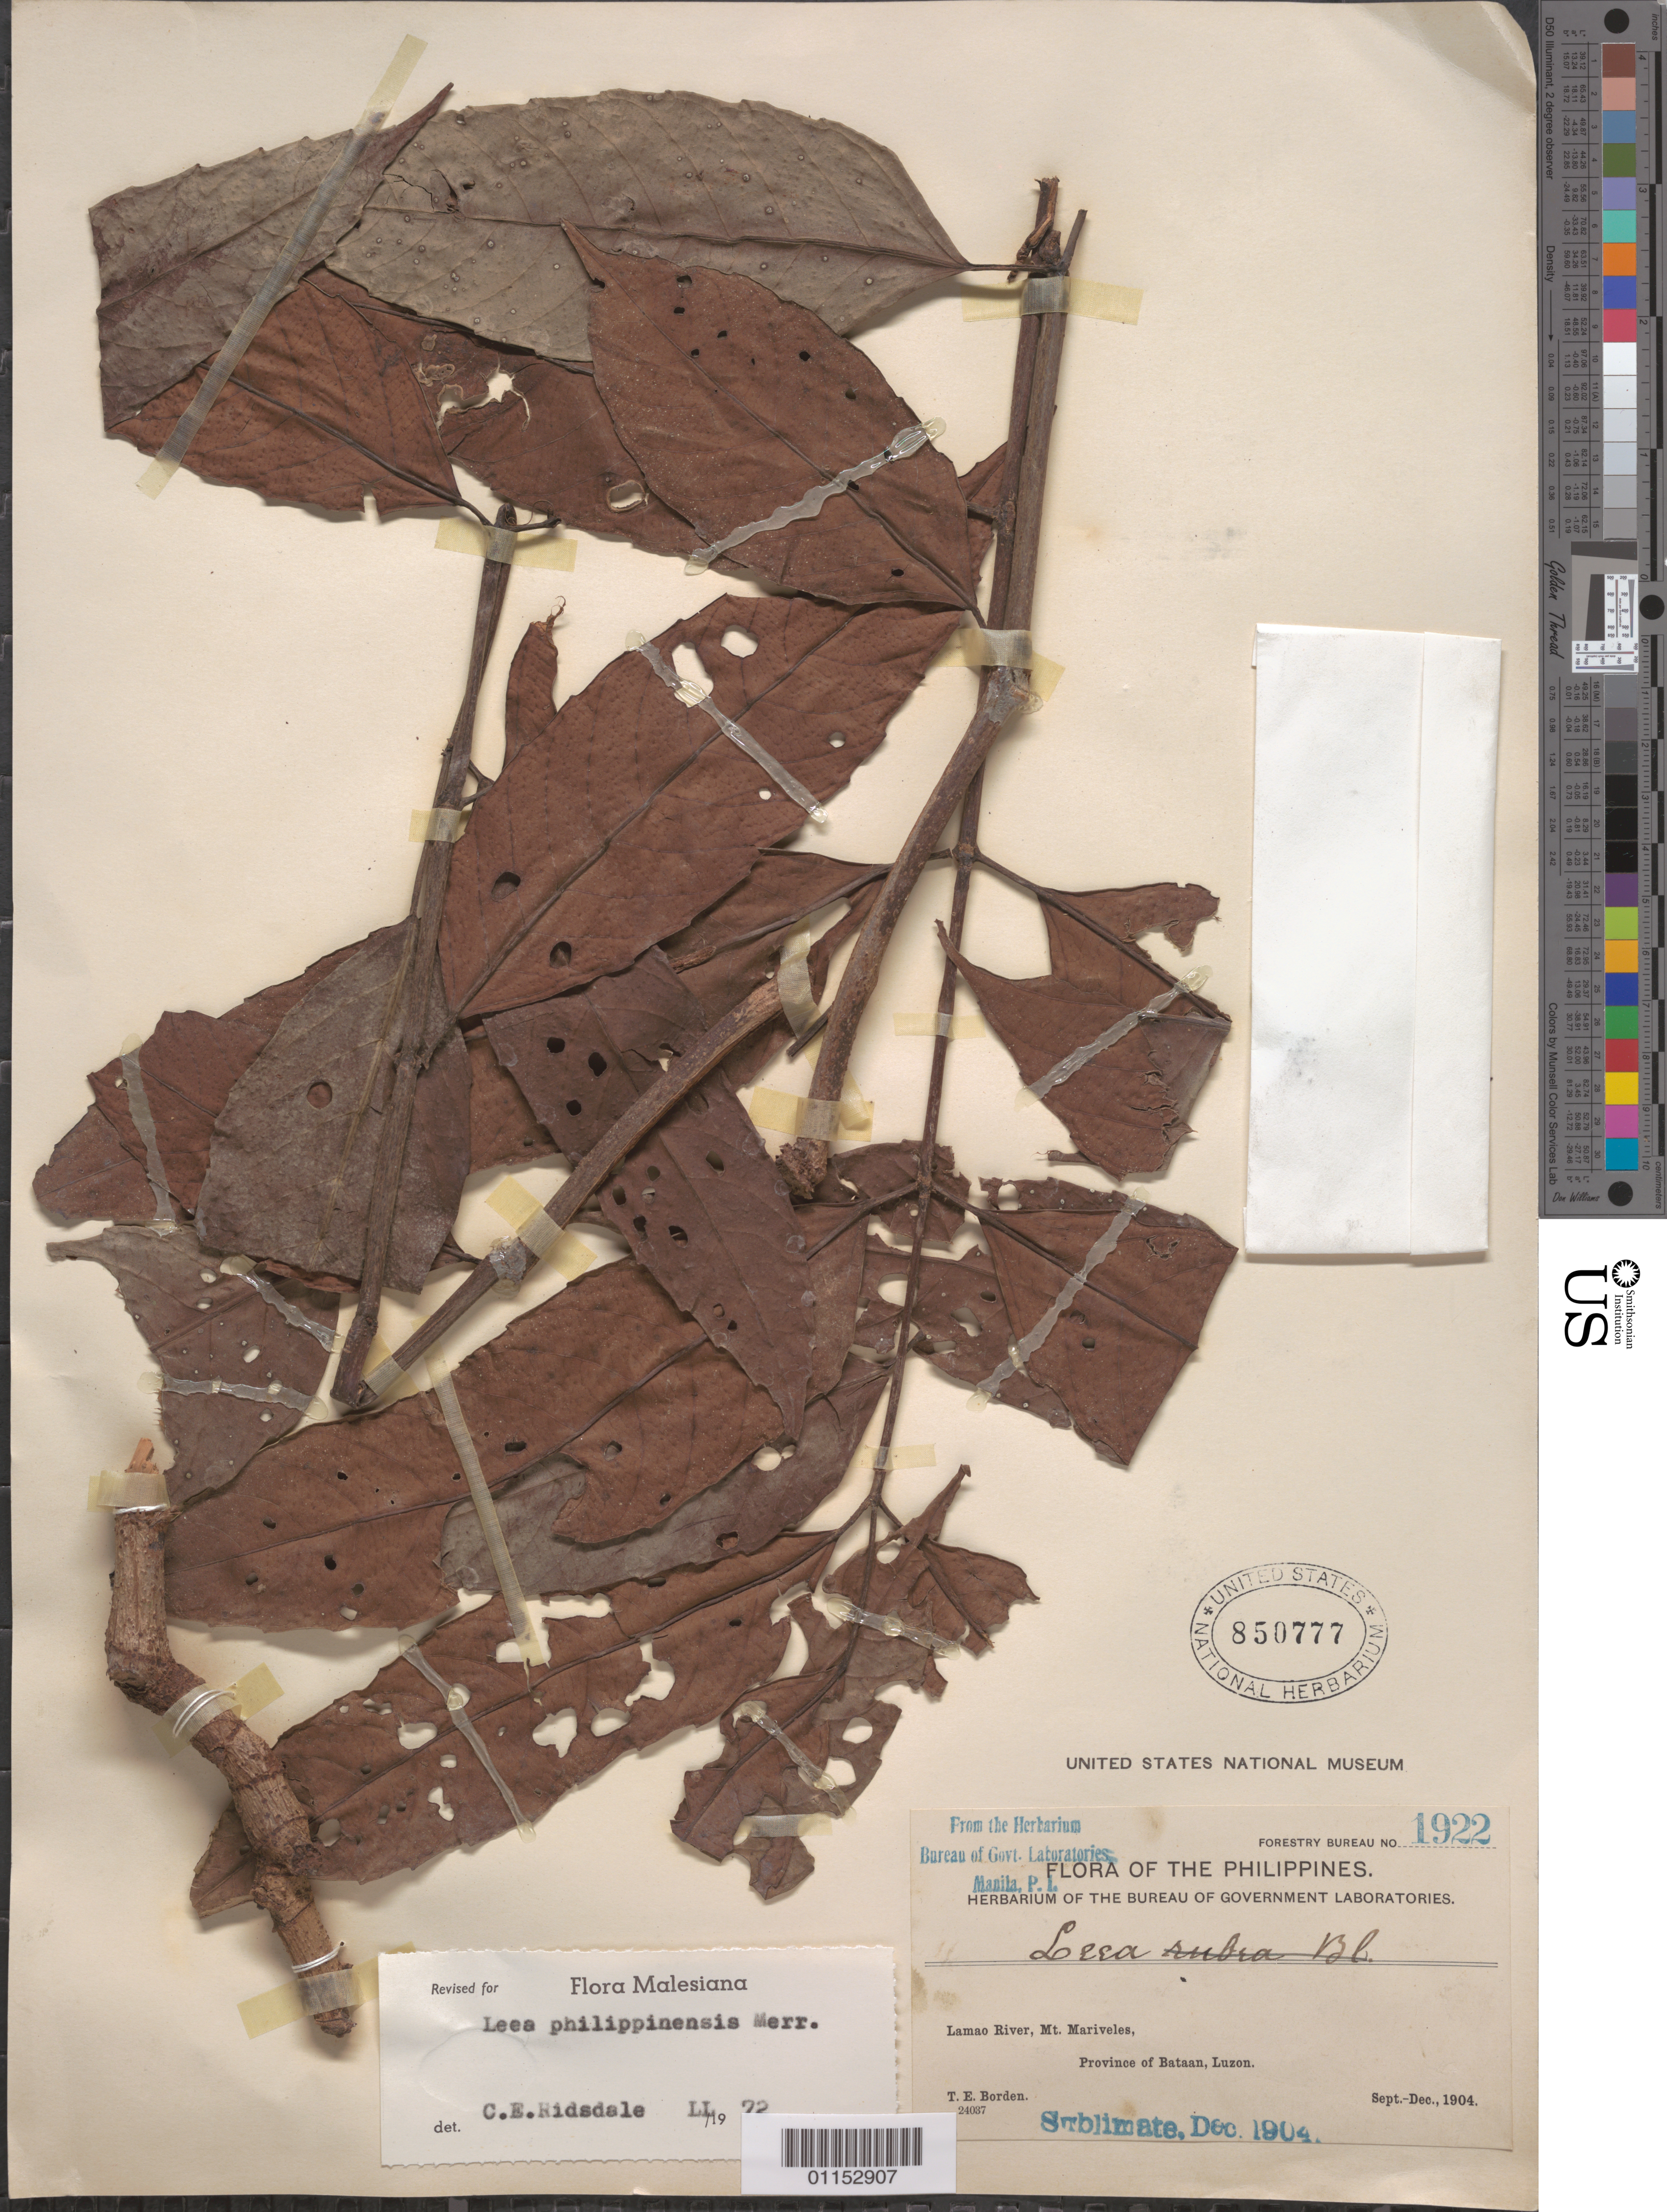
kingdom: Plantae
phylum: Tracheophyta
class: Magnoliopsida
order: Vitales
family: Vitaceae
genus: Leea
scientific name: Leea philippinensis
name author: Merr.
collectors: T. E. Borden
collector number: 1922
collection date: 1904-09/1904-12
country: Philippines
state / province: Central Luzon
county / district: Bataan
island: Luzon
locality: Lamao River, Mt Mariveles. Luzon.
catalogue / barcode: US 850777